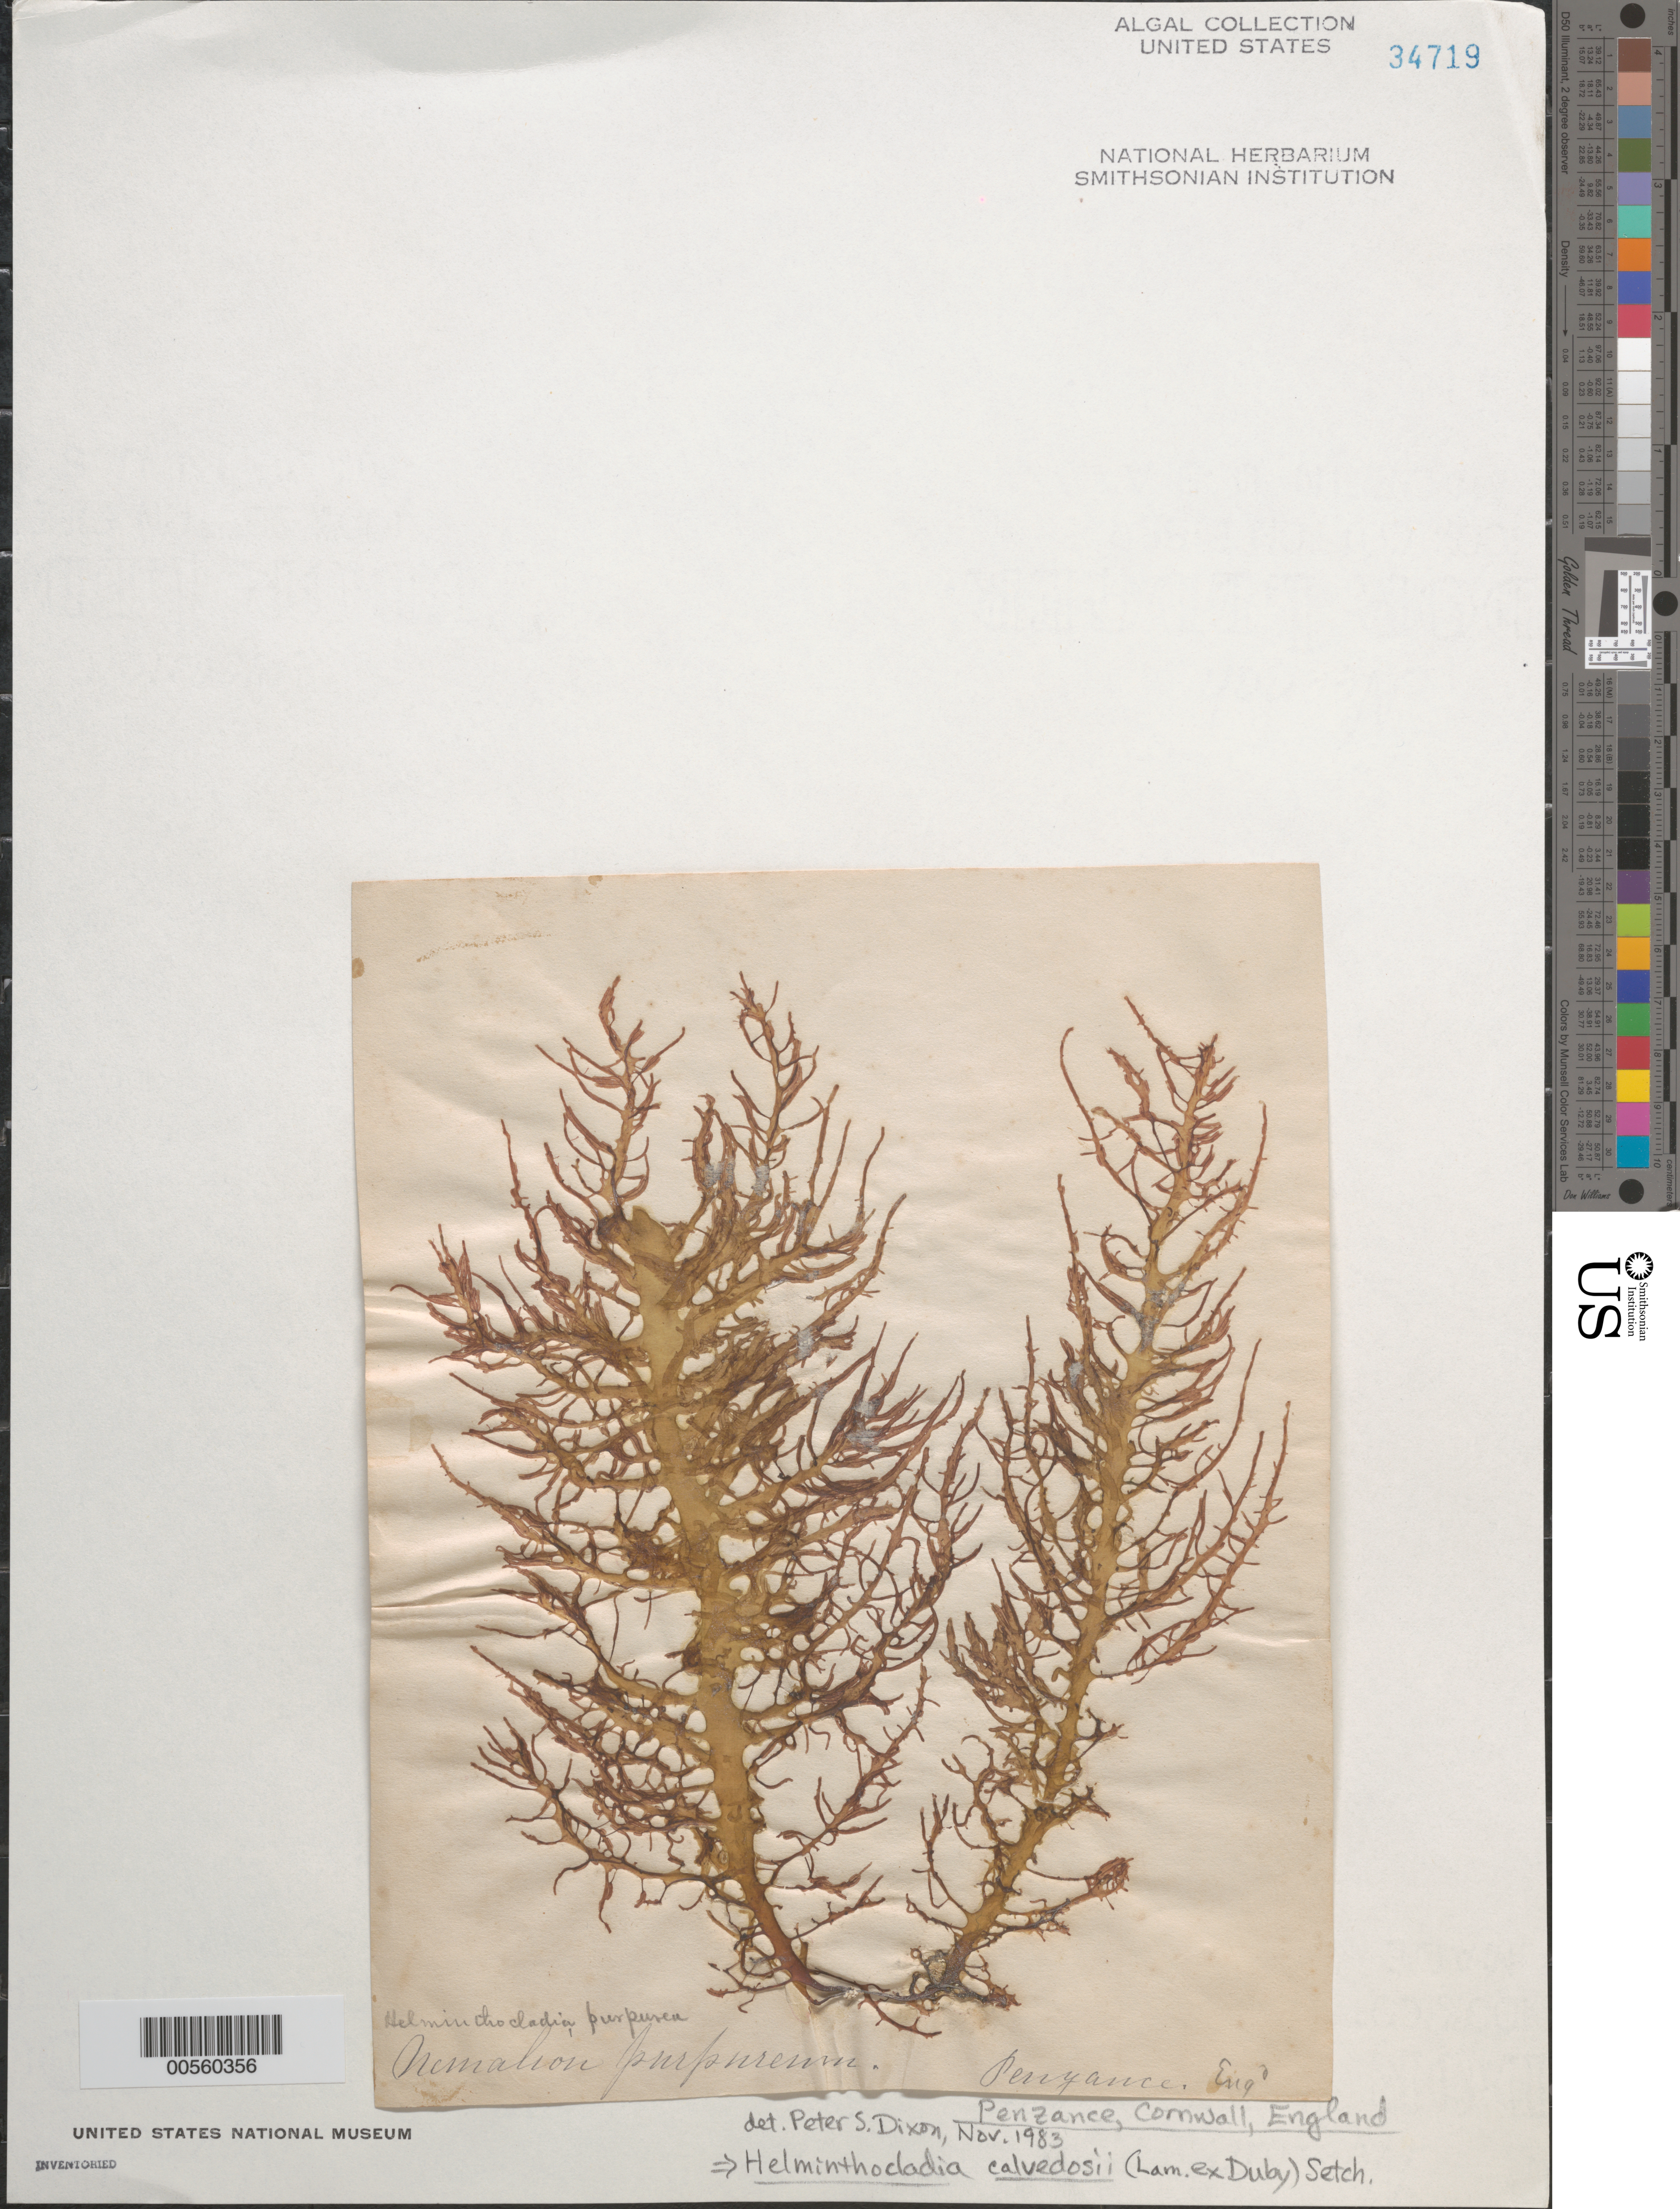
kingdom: Plantae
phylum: Rhodophyta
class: Florideophyceae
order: Nemaliales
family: Liagoraceae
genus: Helminthocladia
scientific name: Helminthocladia calvedosii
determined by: Dixon, P. S.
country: United Kingdom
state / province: England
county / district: Cornwall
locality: Penzance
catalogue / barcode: US 34719